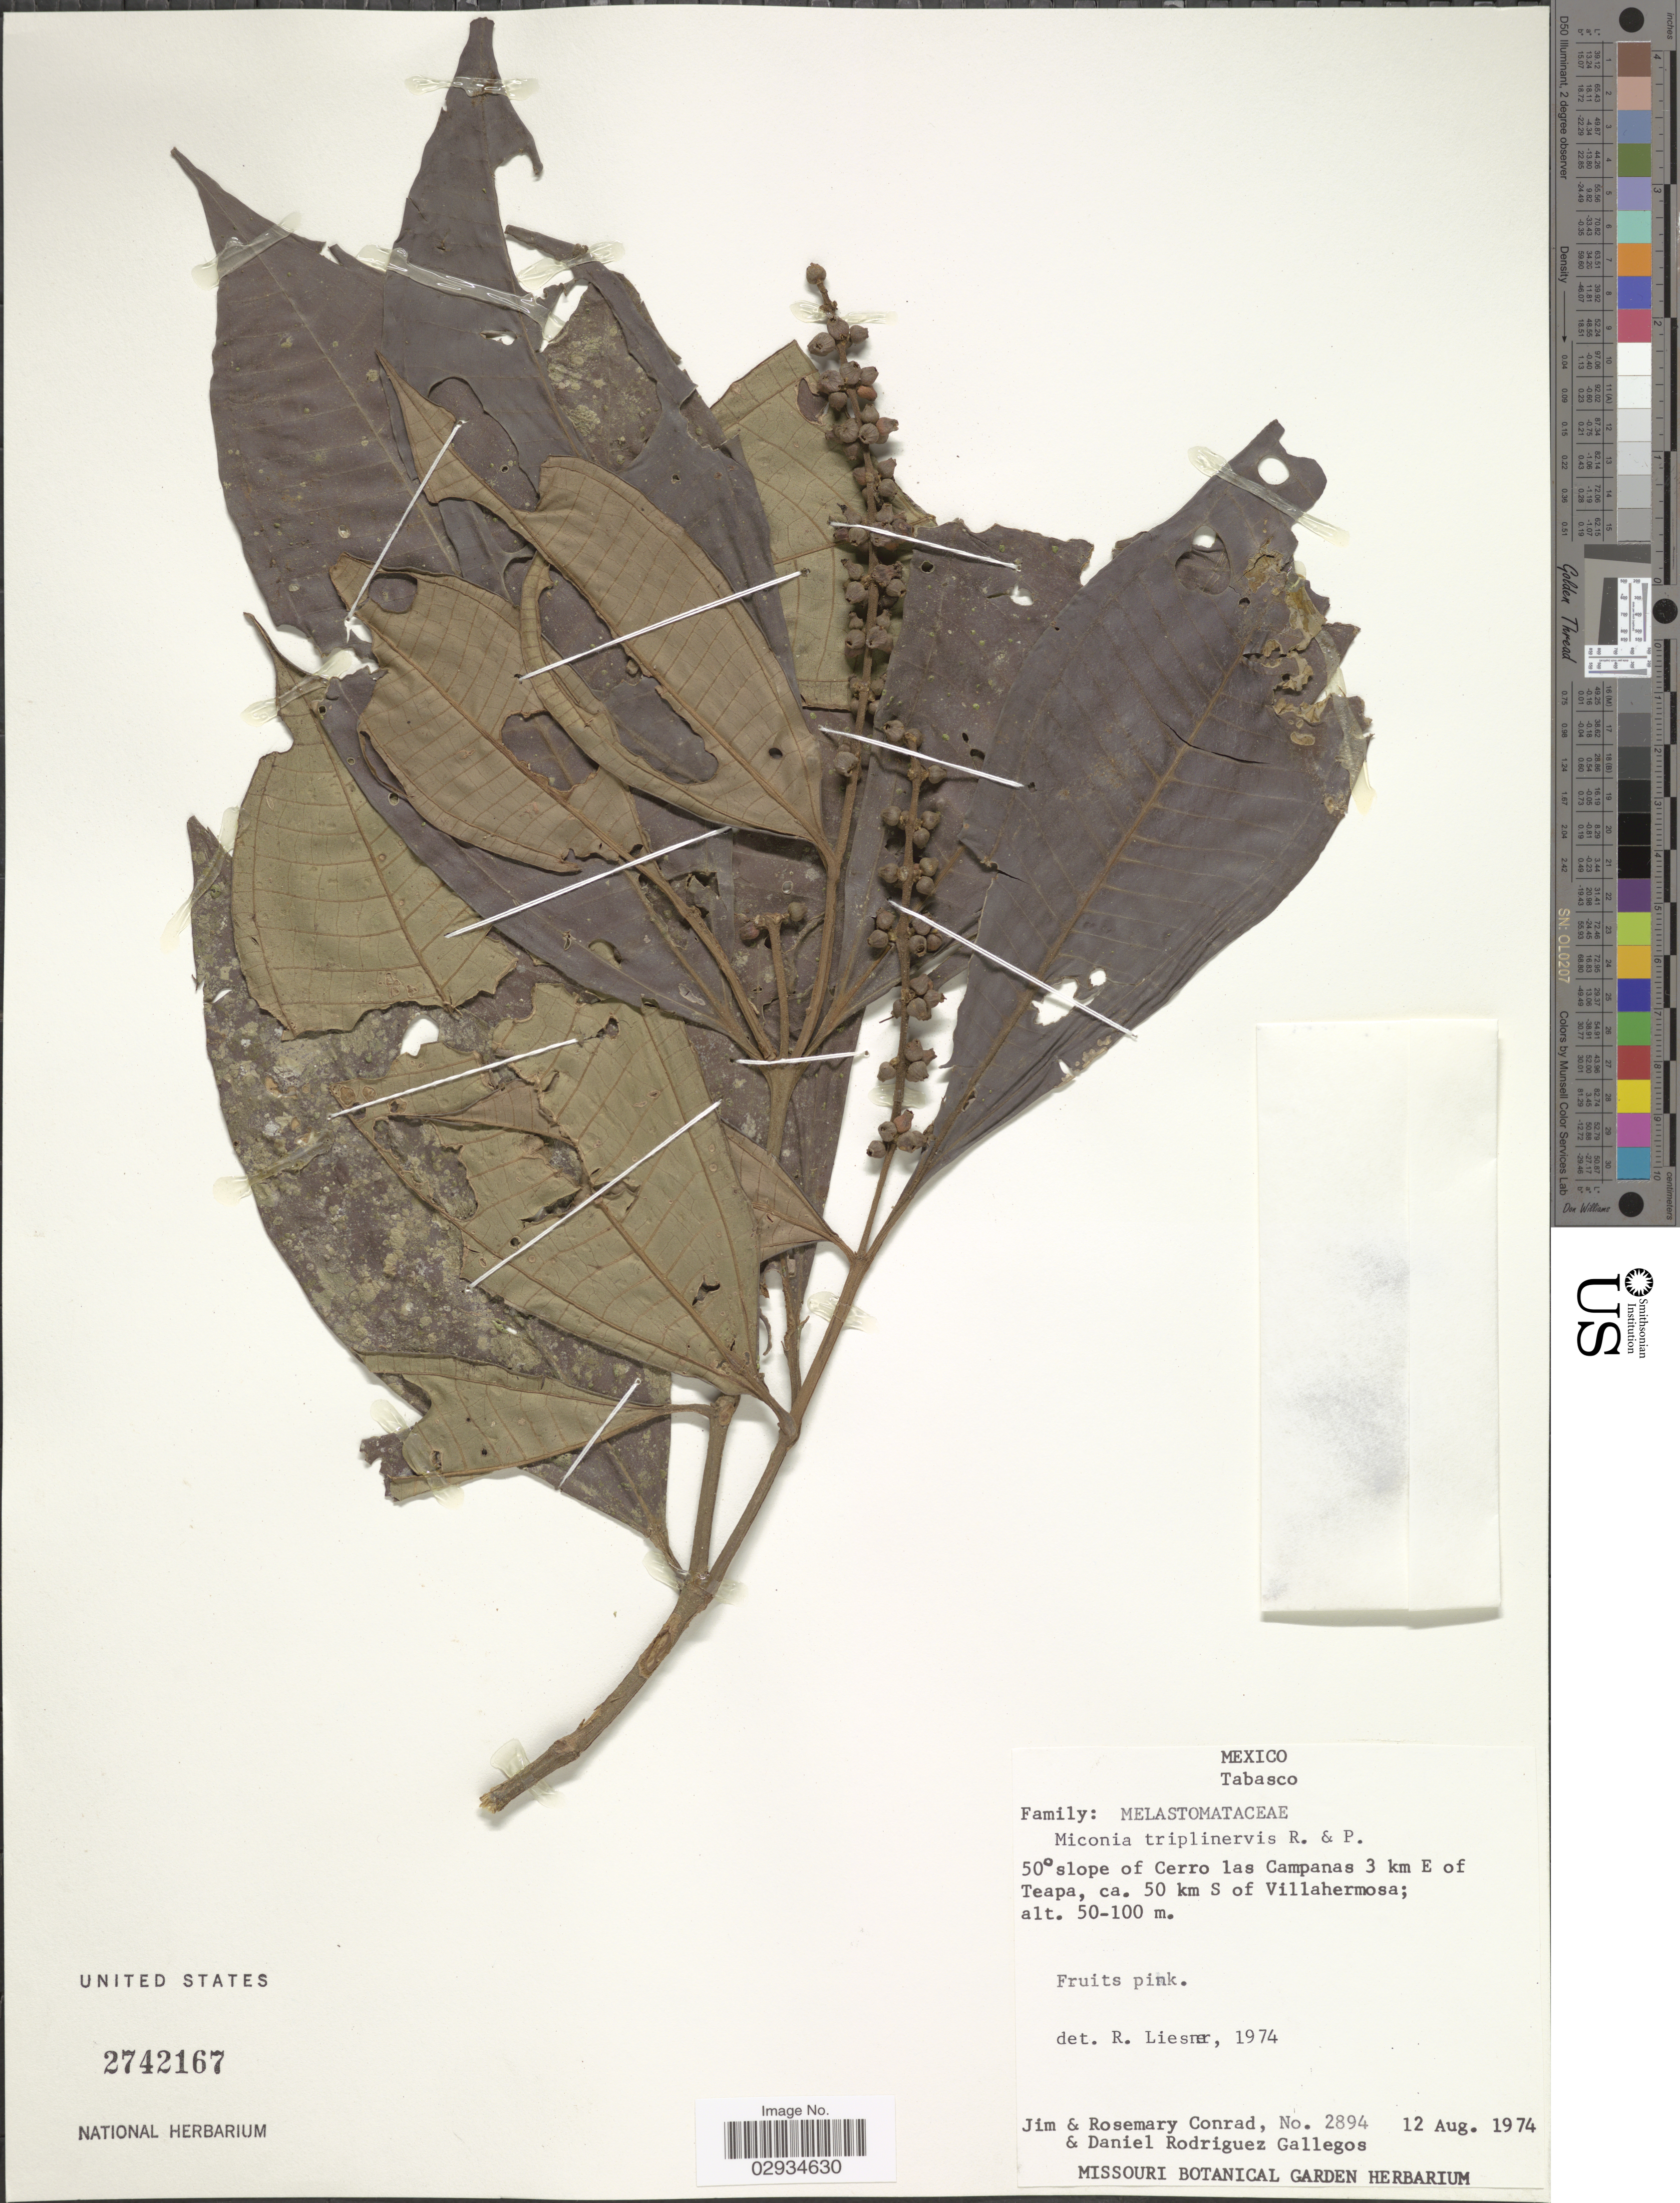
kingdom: Plantae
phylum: Tracheophyta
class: Magnoliopsida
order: Myrtales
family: Melastomataceae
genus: Miconia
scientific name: Miconia triplinervis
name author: Ruiz & Pav.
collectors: J. Conrad, R. Conrad & Rodríguez Gallegos, D.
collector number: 2894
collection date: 1974-08-12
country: Mexico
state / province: Tabasco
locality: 50° slope of Cerro las Campanas 3 km E of Teapa, ca. 50 km S of Villahermosa.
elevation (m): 50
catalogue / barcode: US 2742167